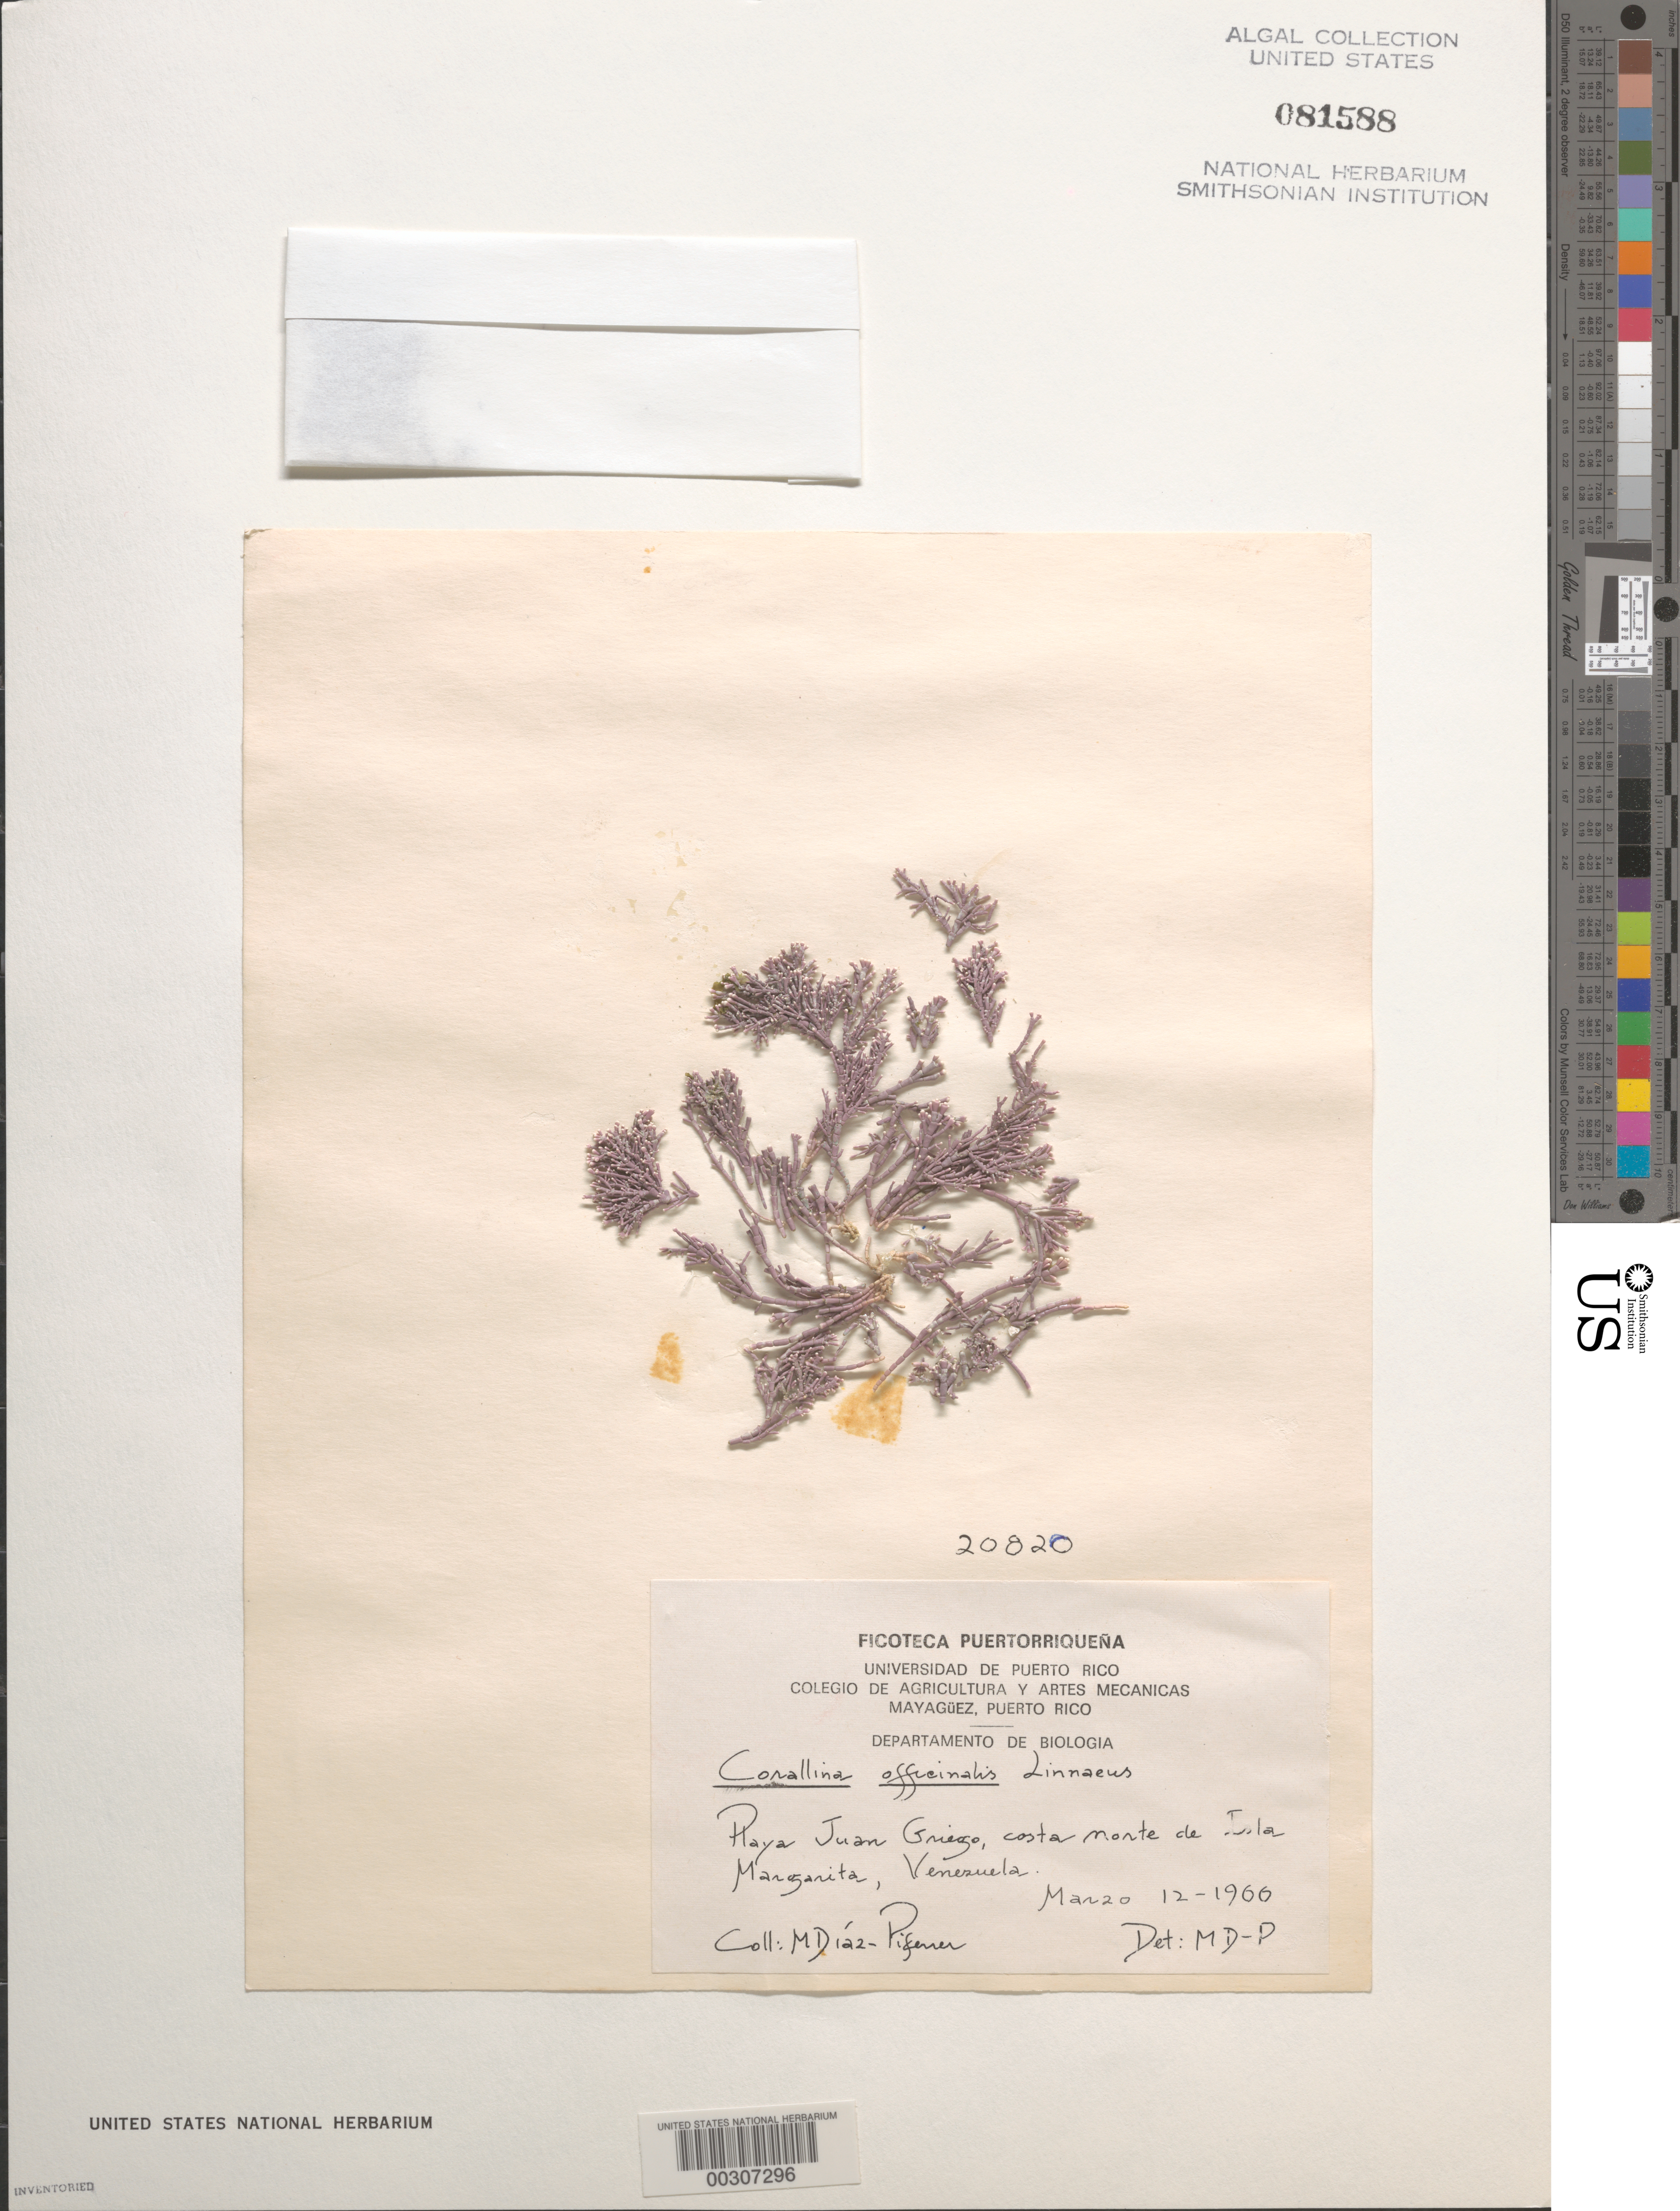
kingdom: Plantae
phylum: Rhodophyta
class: Florideophyceae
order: Corallinales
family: Corallinaceae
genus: Corallina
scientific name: Corallina officinalis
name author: L.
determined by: Diaz-Piferrer, M.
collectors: M. Diaz-Piferrer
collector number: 20820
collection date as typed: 12 Mar 1966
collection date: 1966-03-12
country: Venezuela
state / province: Nueva Esparta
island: Margarita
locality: Playa Juan Griego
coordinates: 11 N, 64 W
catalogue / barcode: US 81588